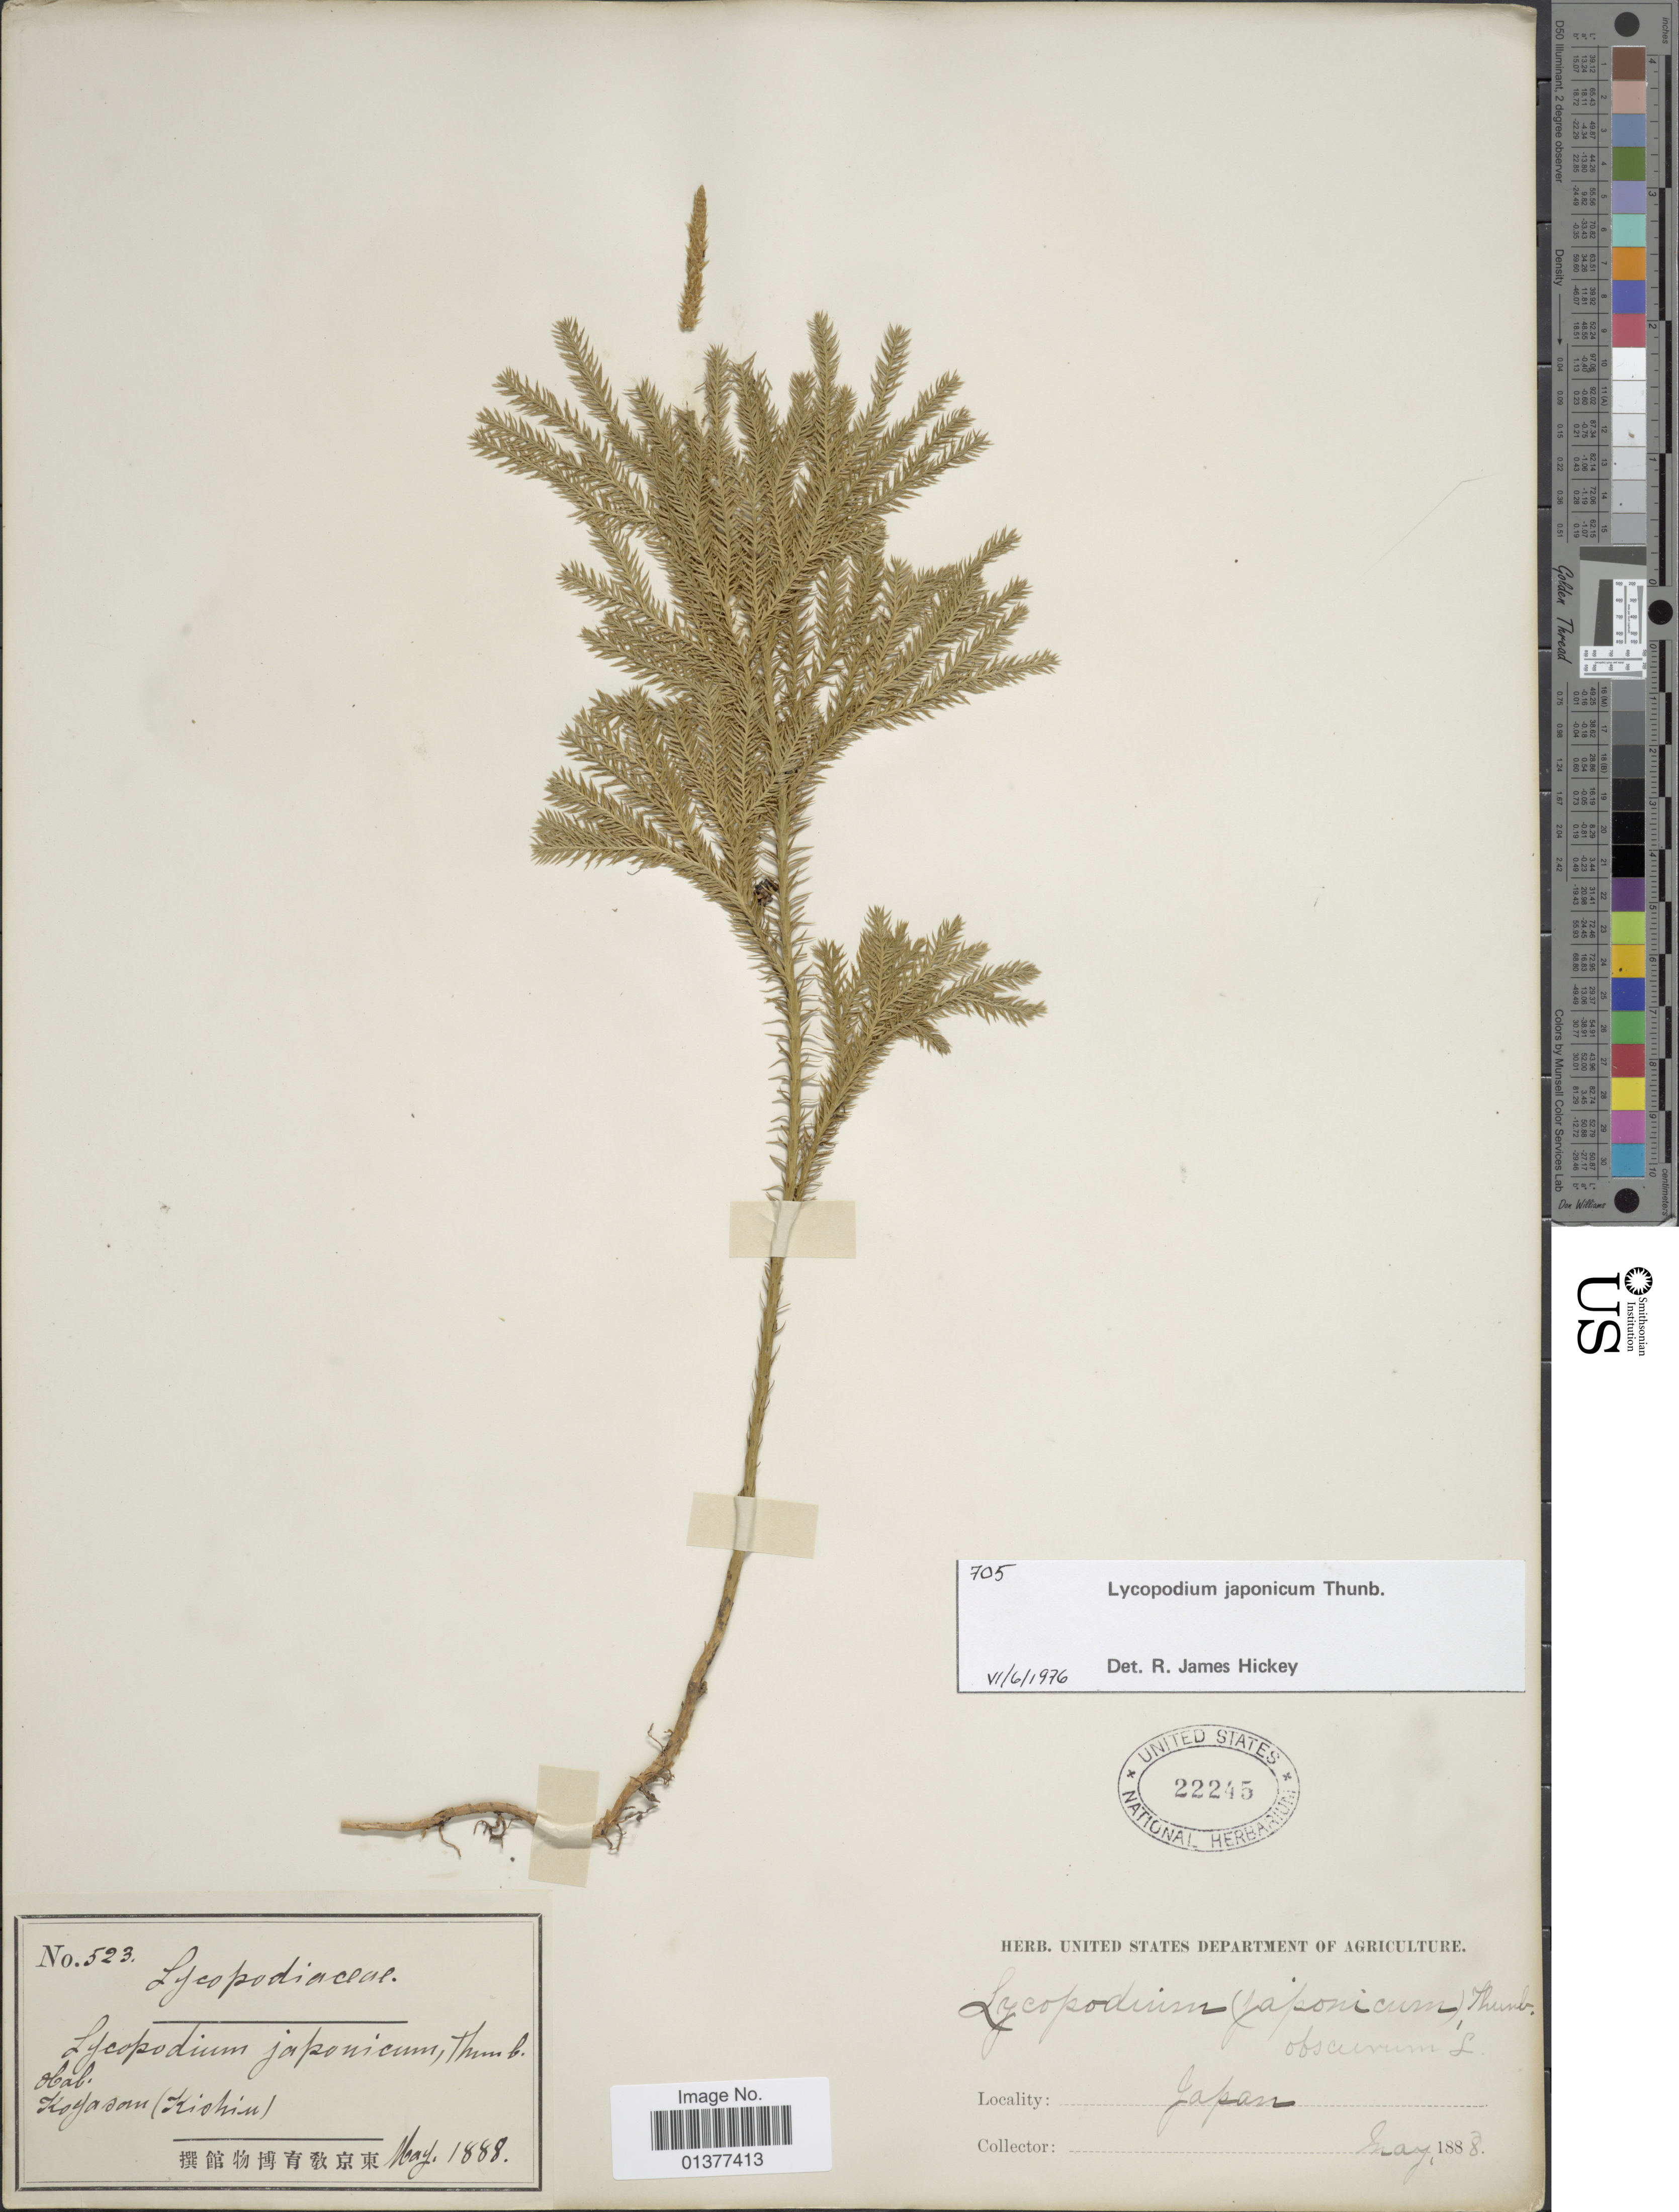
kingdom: Plantae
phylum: Tracheophyta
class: Lycopodiopsida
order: Lycopodiales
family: Lycopodiaceae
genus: Lycopodium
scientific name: Lycopodium japonicum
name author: Thunb.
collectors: U.S. Department of Agriculture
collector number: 523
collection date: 1888-05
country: Japan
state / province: Wakayama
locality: Koya-san (Kishin).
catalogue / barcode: US 22245